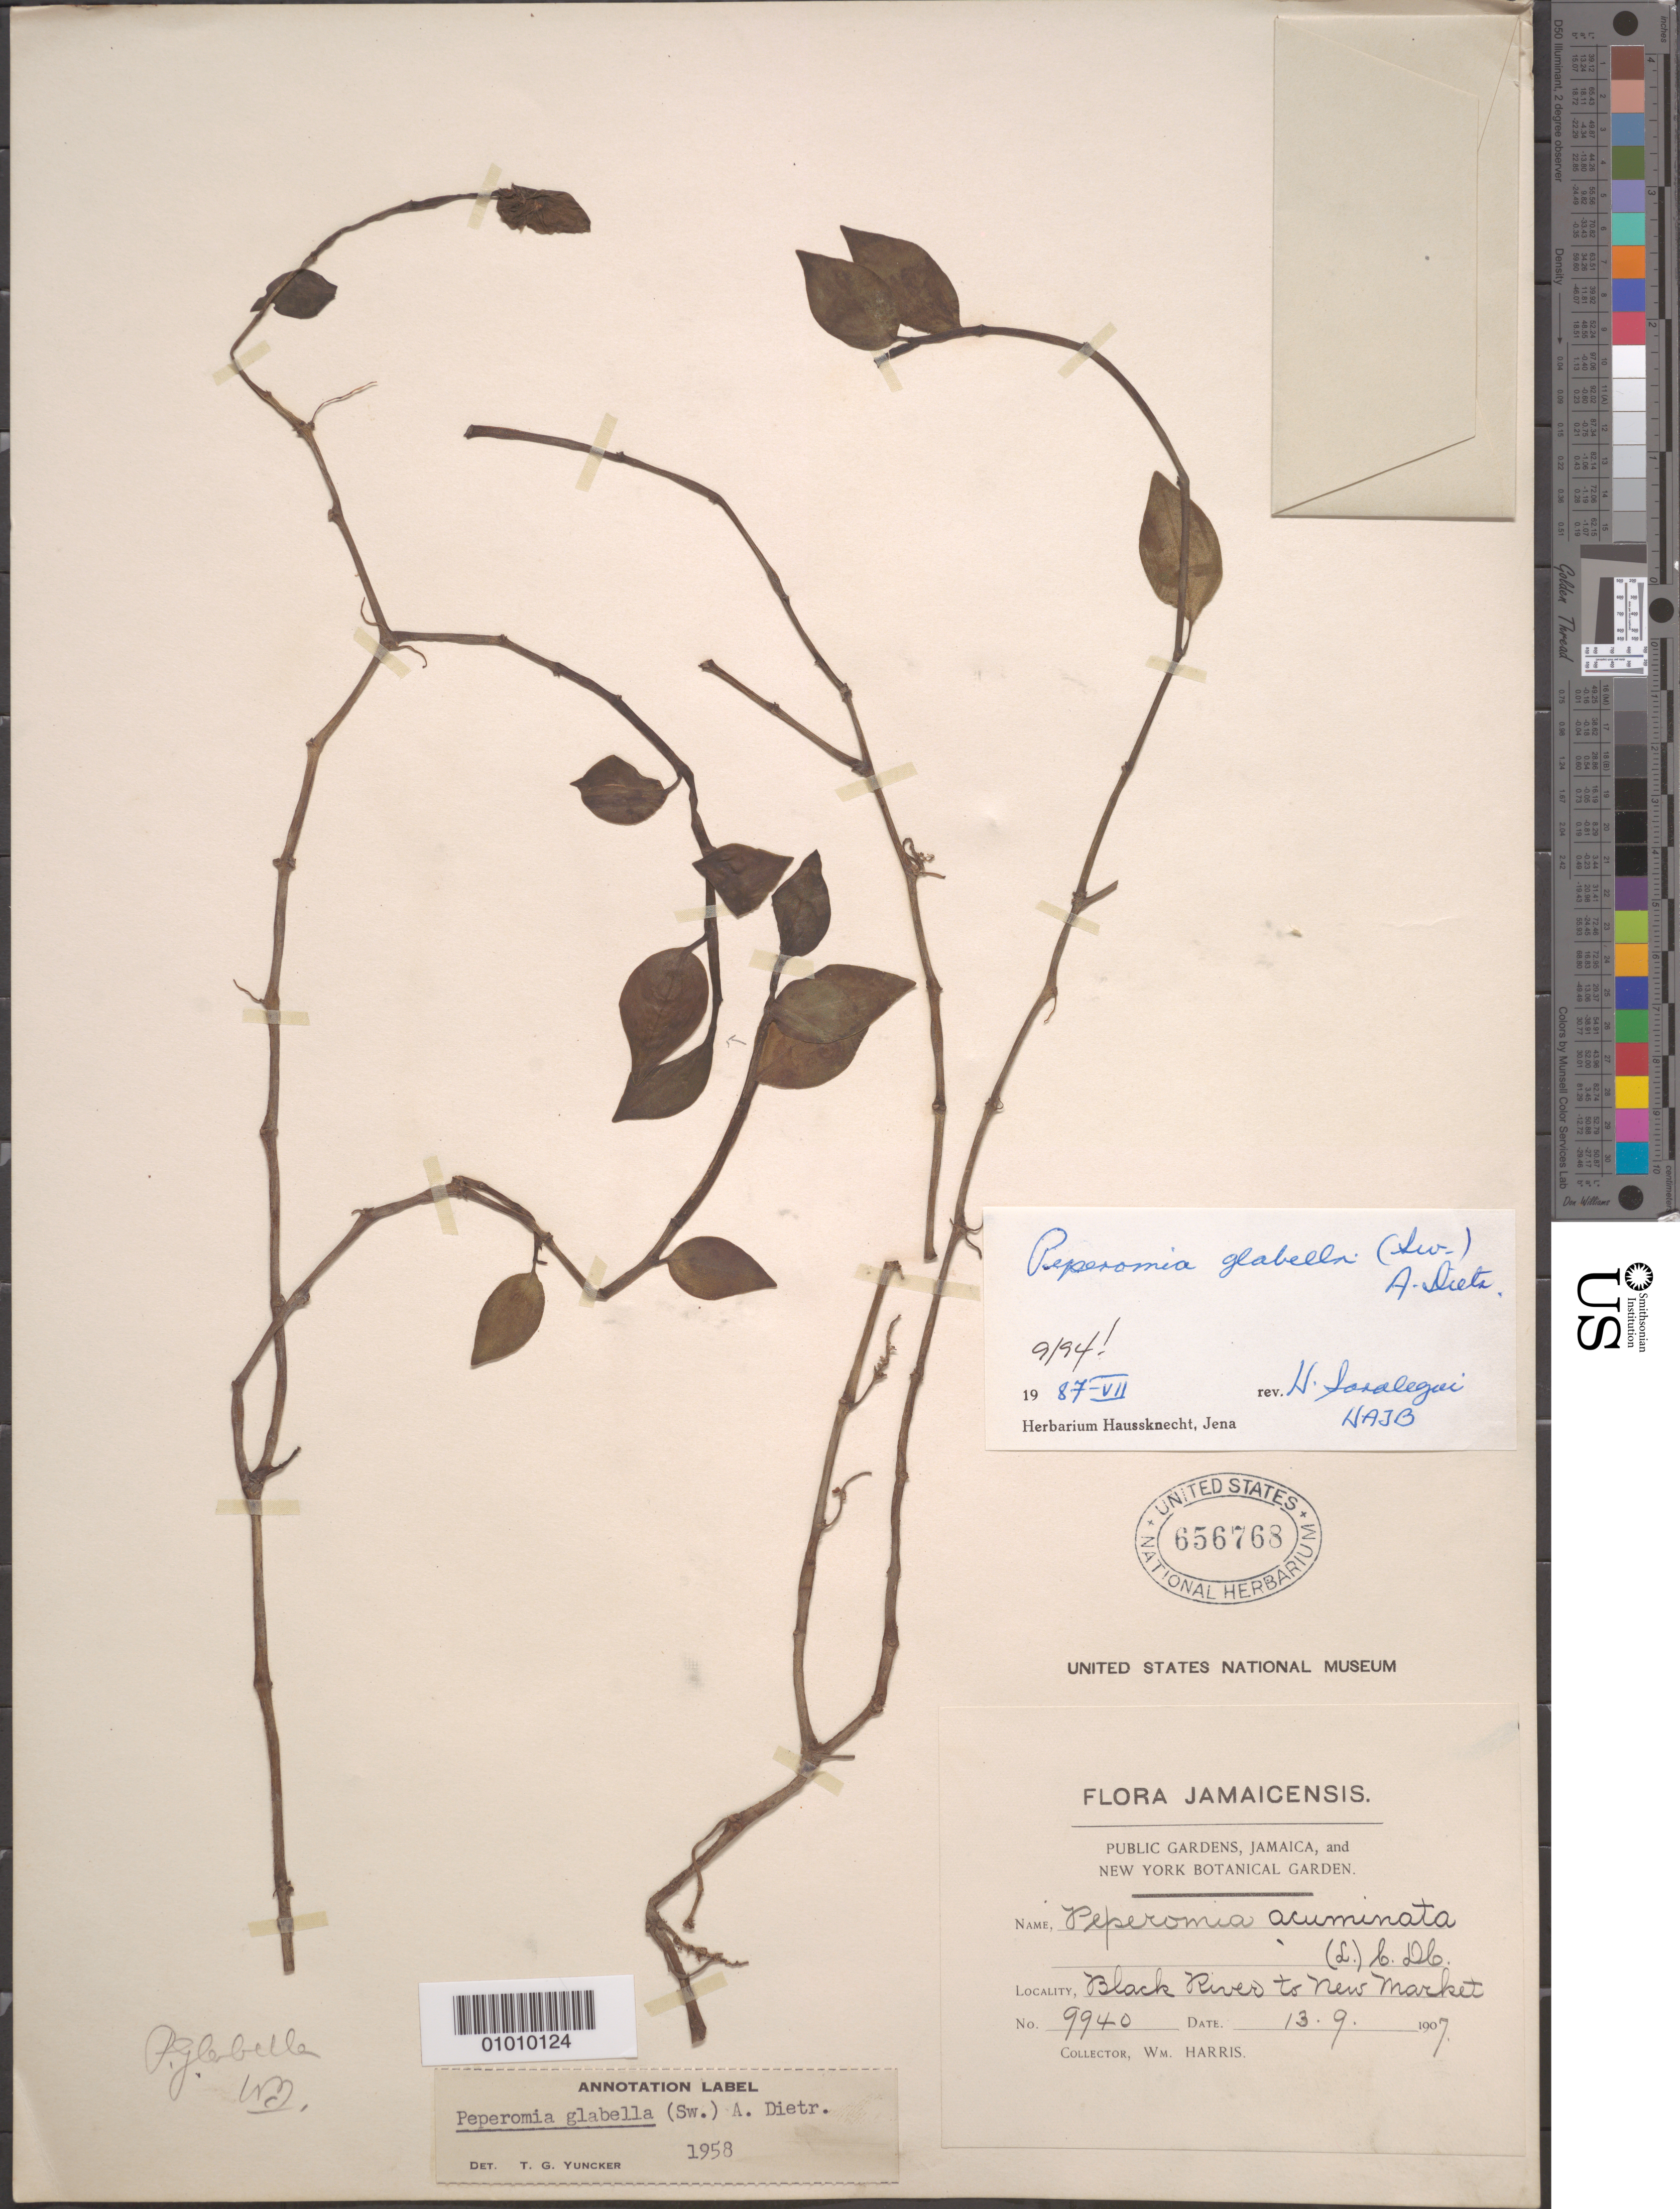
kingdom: Plantae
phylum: Tracheophyta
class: Magnoliopsida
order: Piperales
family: Piperaceae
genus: Peperomia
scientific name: Peperomia glabella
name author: (Sw.) A. Dietr.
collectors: W. Harris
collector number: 9940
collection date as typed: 13 Sep 1907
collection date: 1907-09-13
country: Jamaica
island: Jamaica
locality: Black River to New Market.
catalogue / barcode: US 656768